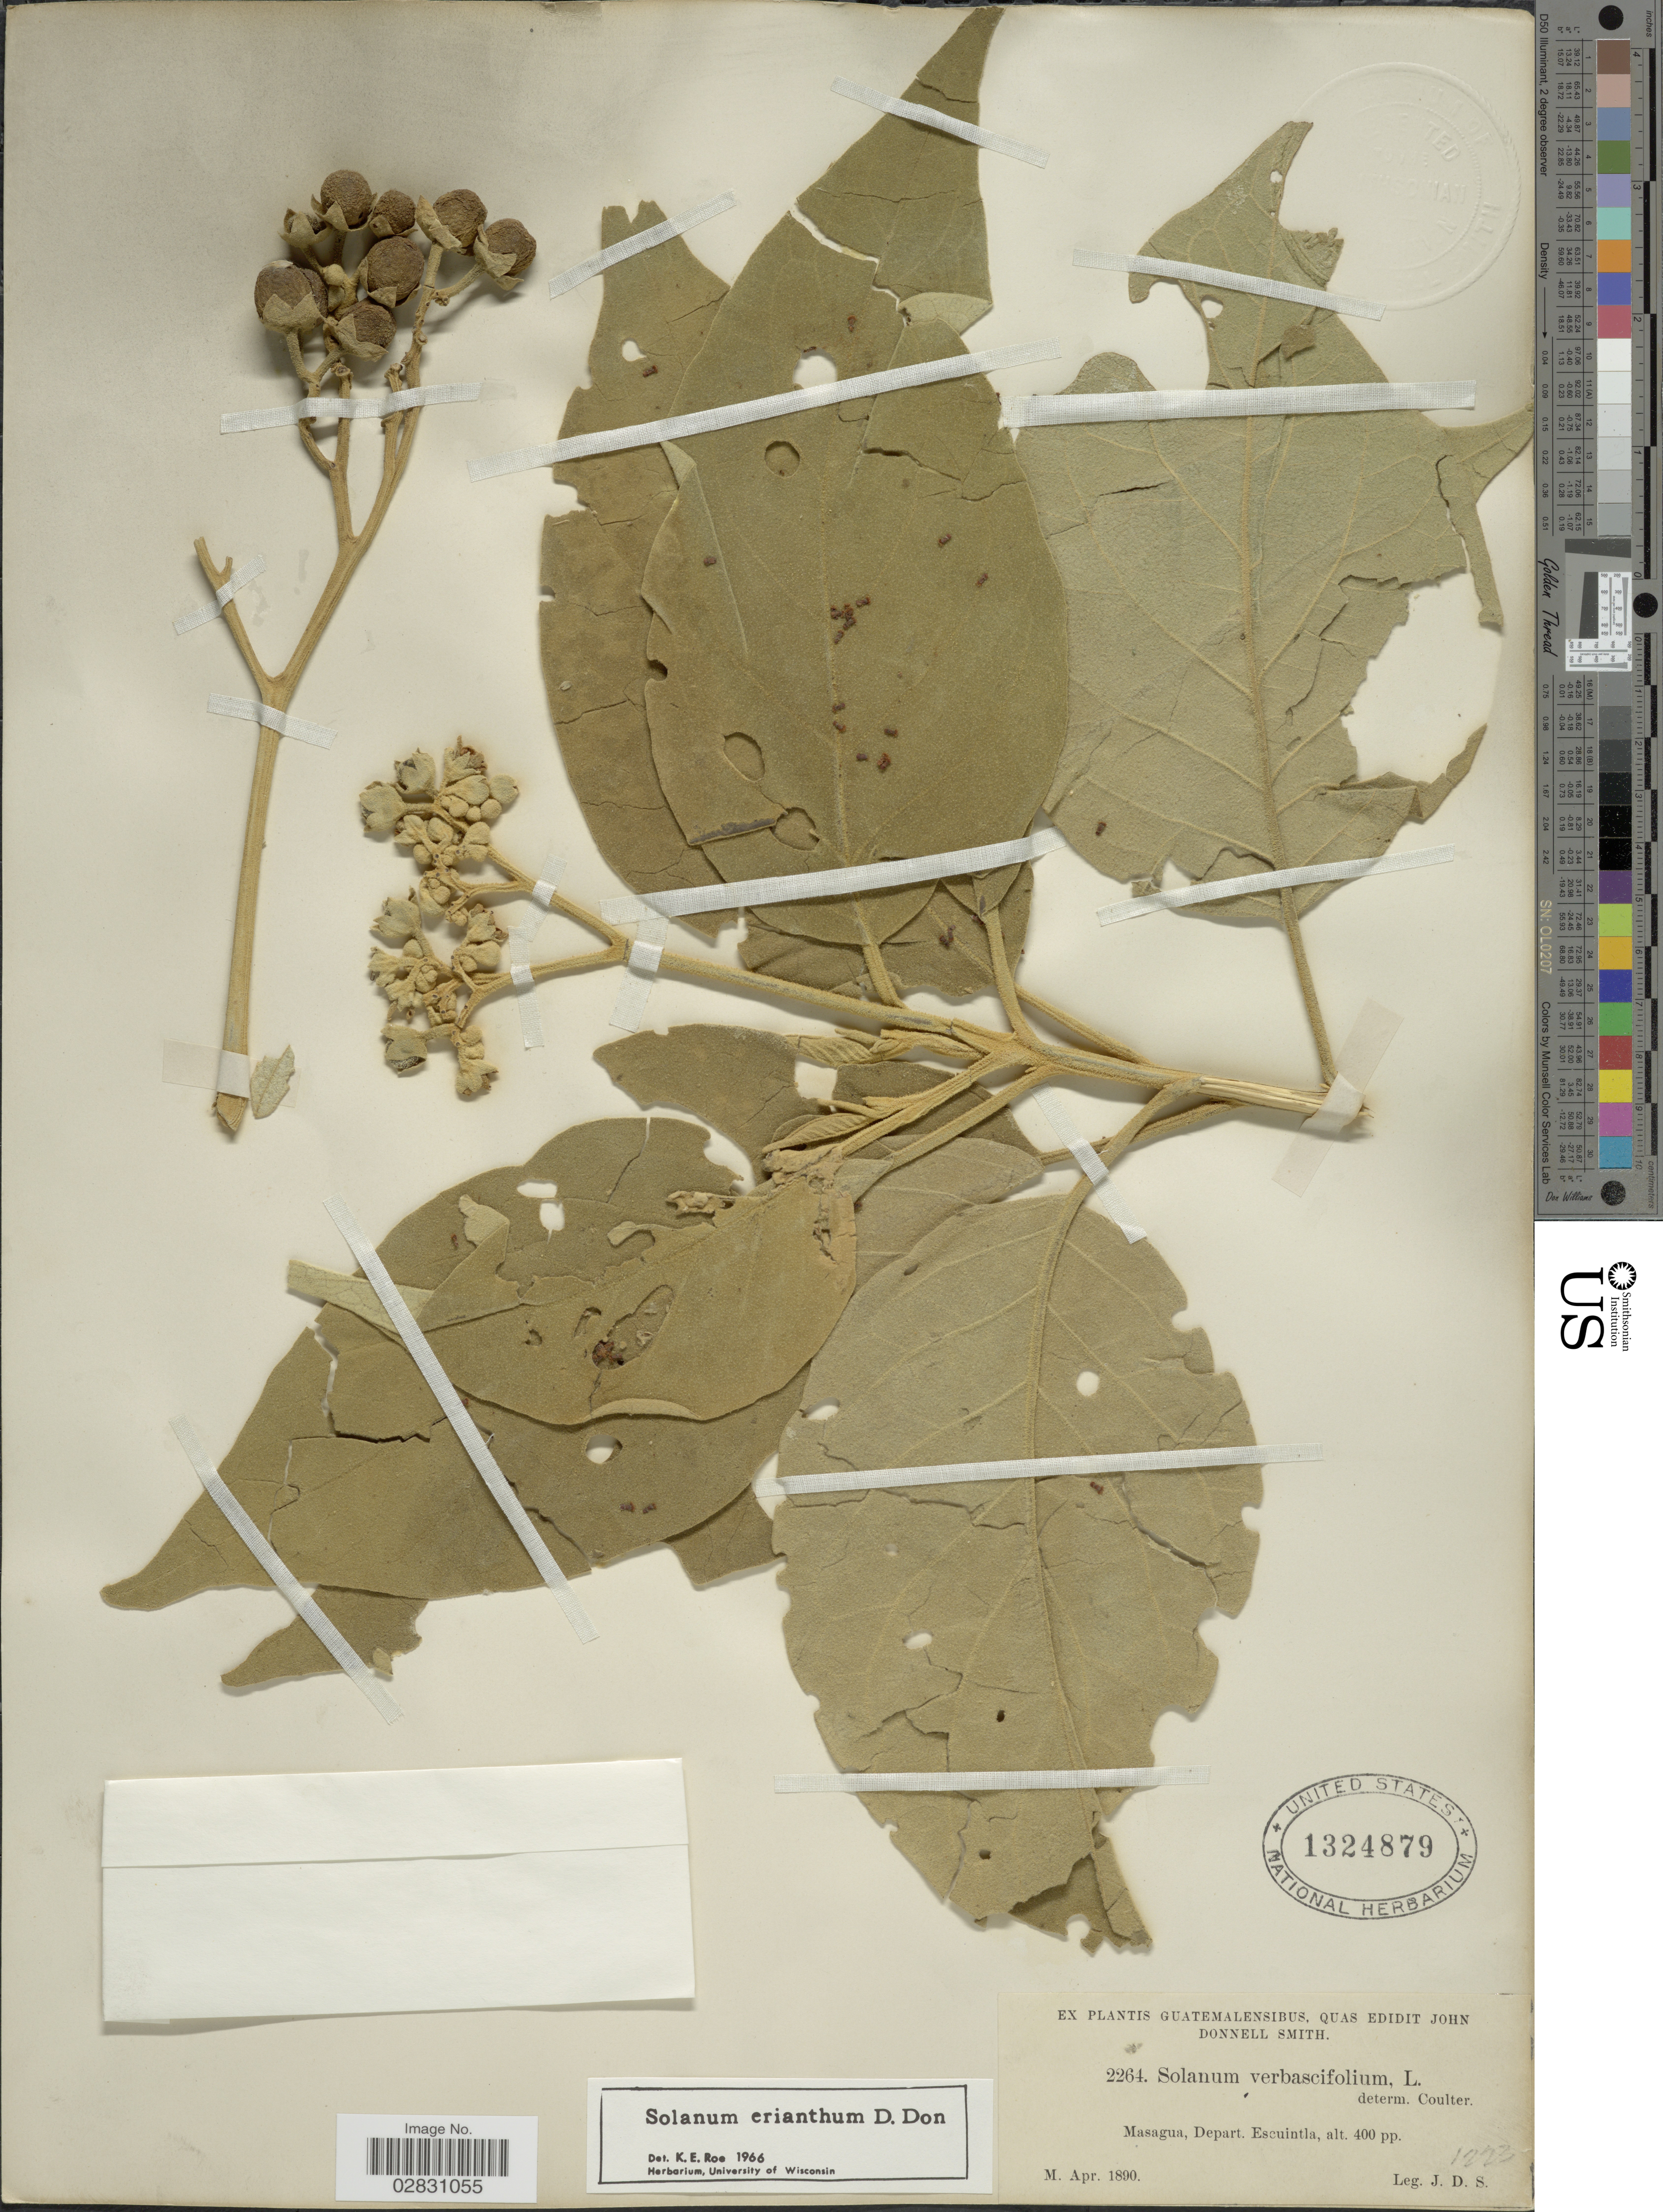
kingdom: Plantae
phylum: Tracheophyta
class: Magnoliopsida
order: Solanales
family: Solanaceae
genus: Solanum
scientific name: Solanum erianthum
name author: D. Don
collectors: J. Donnell Smith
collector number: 2264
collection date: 1890-04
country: Guatemala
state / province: Escuintla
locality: Masagua, Depart. Escuintla.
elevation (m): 122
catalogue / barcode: US 1324879